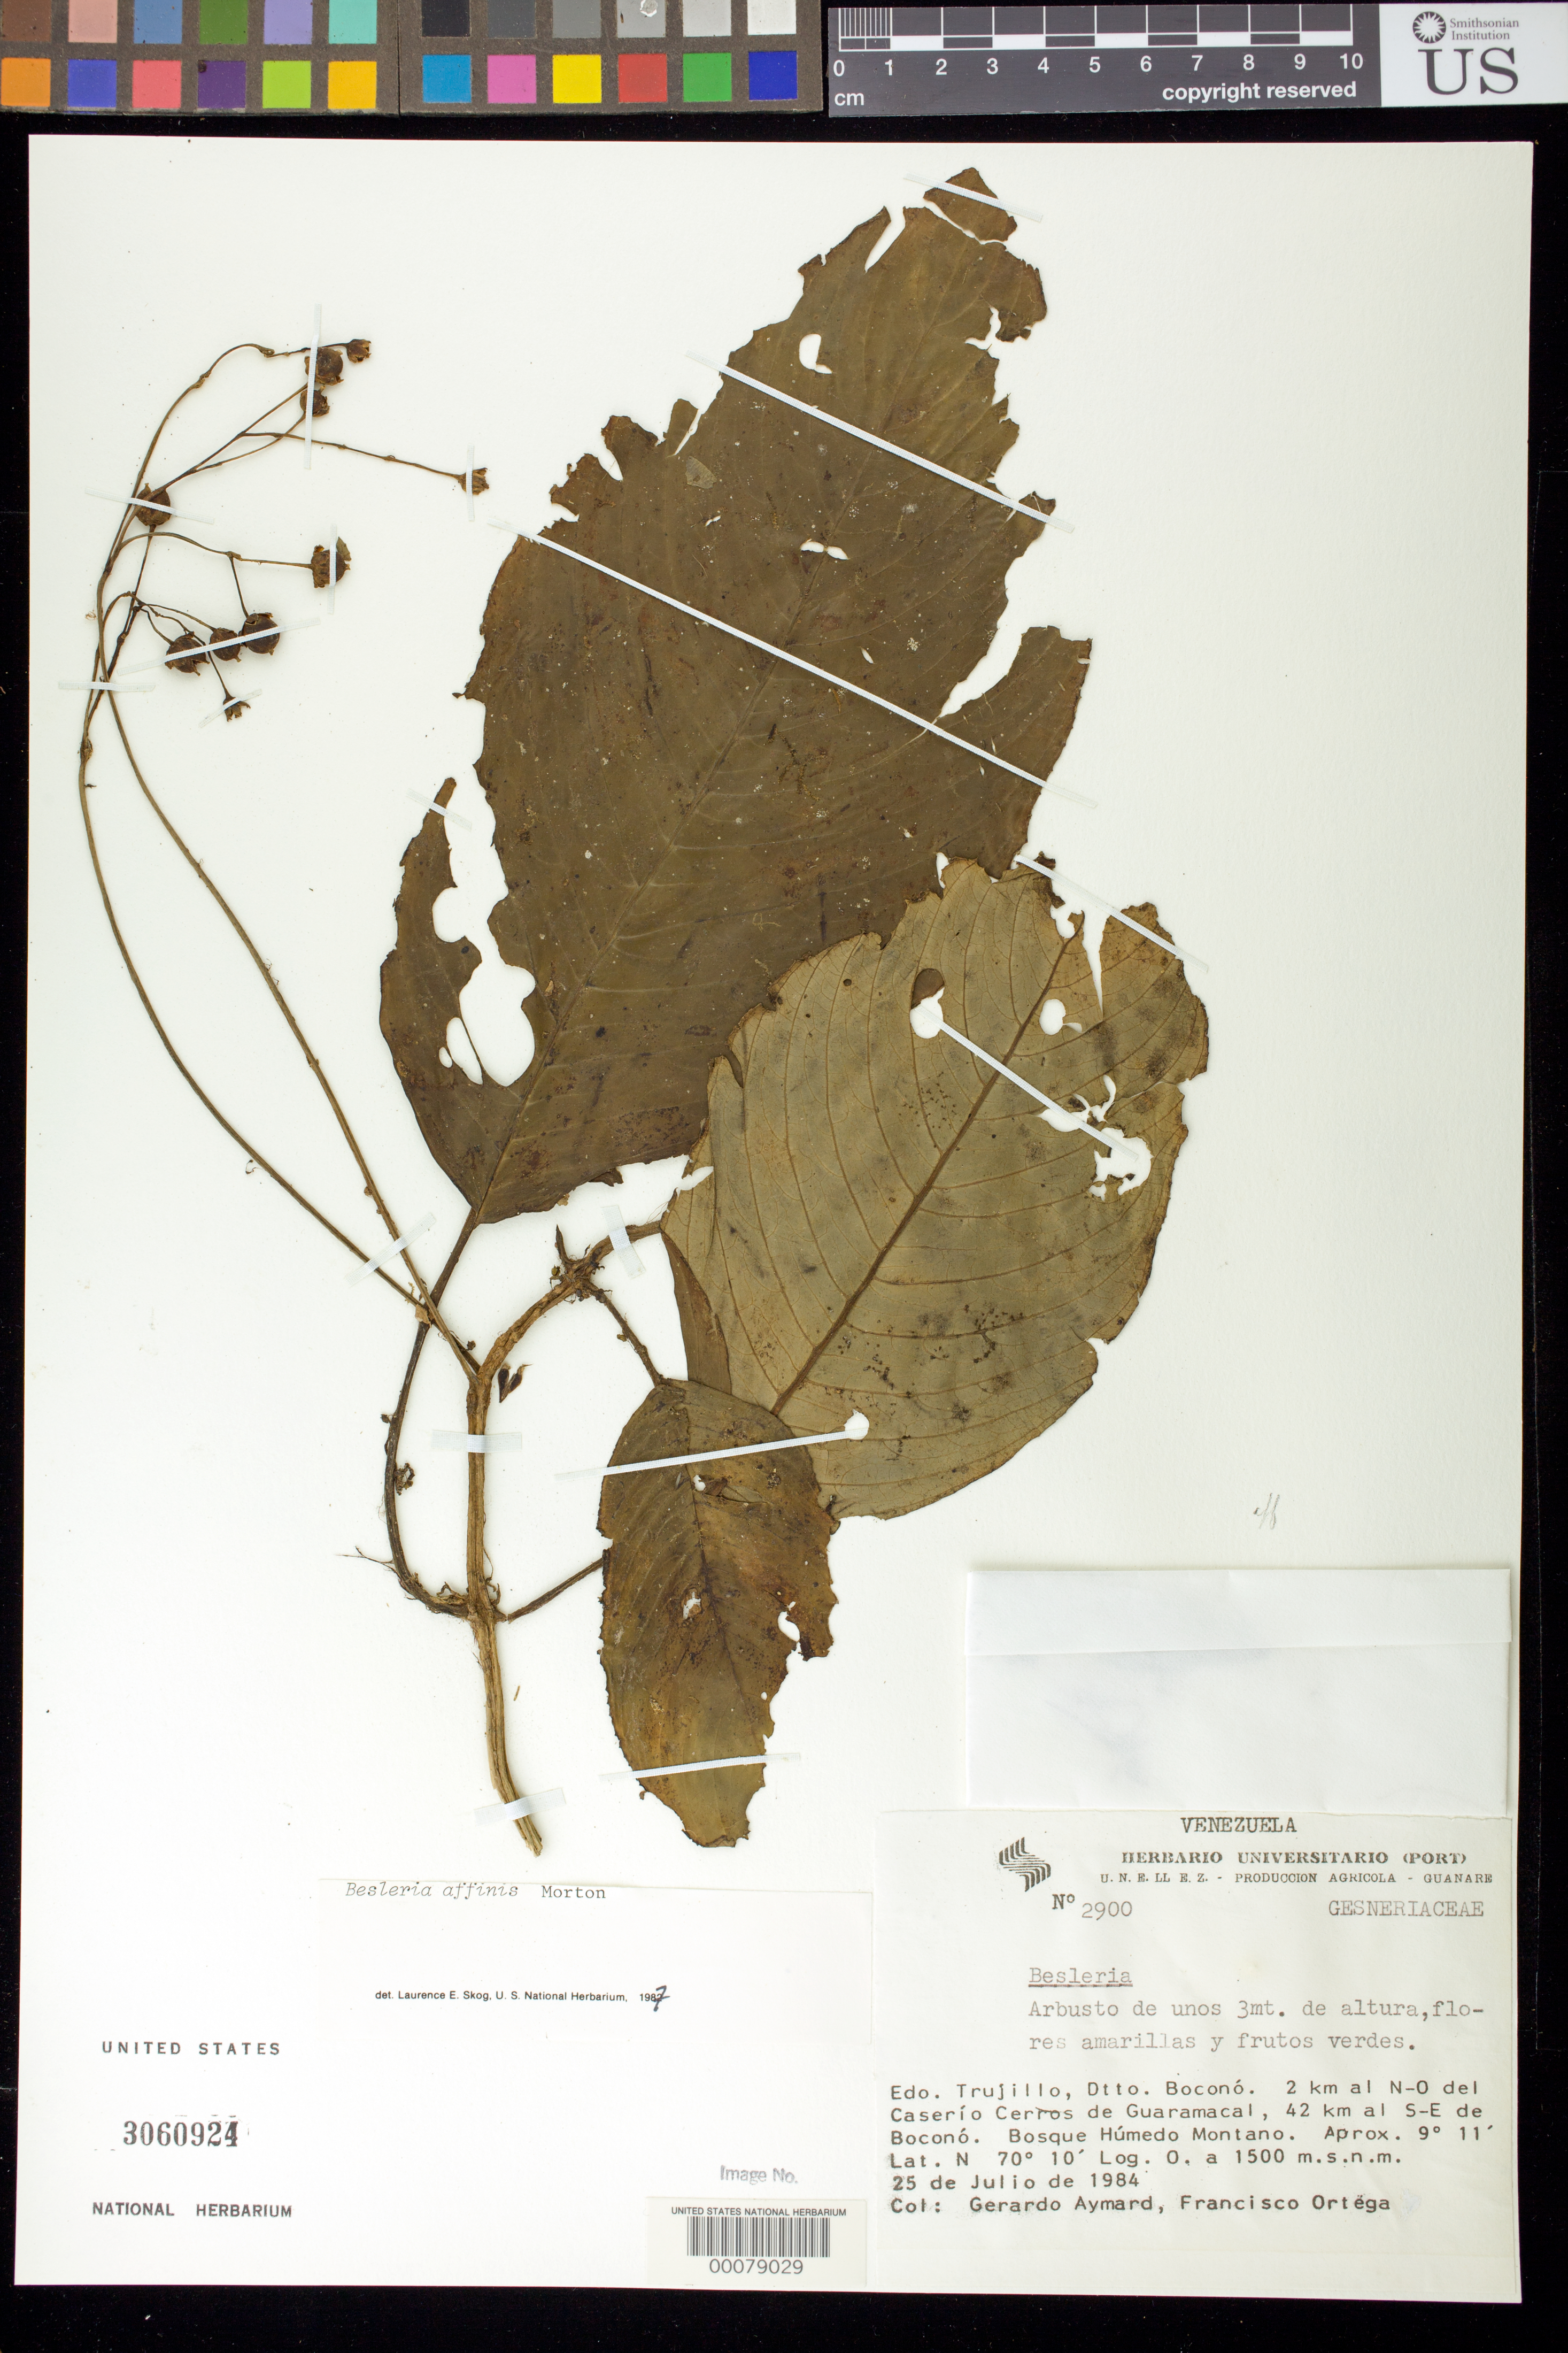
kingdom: Plantae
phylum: Tracheophyta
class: Magnoliopsida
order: Lamiales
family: Gesneriaceae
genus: Besleria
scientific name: Besleria affinis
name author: C.V. Morton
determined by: Skog, Laurence E.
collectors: G. A. Aymard & F. J. Ortega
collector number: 2900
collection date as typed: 25 Jul 1984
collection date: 1984-07-25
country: Venezuela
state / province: Trujillo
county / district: Boconó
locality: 2 km NW of Caserio Cerros de Guaramacal, 42 km SE of Boconó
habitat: Humid montane forest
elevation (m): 1500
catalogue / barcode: US 3060924